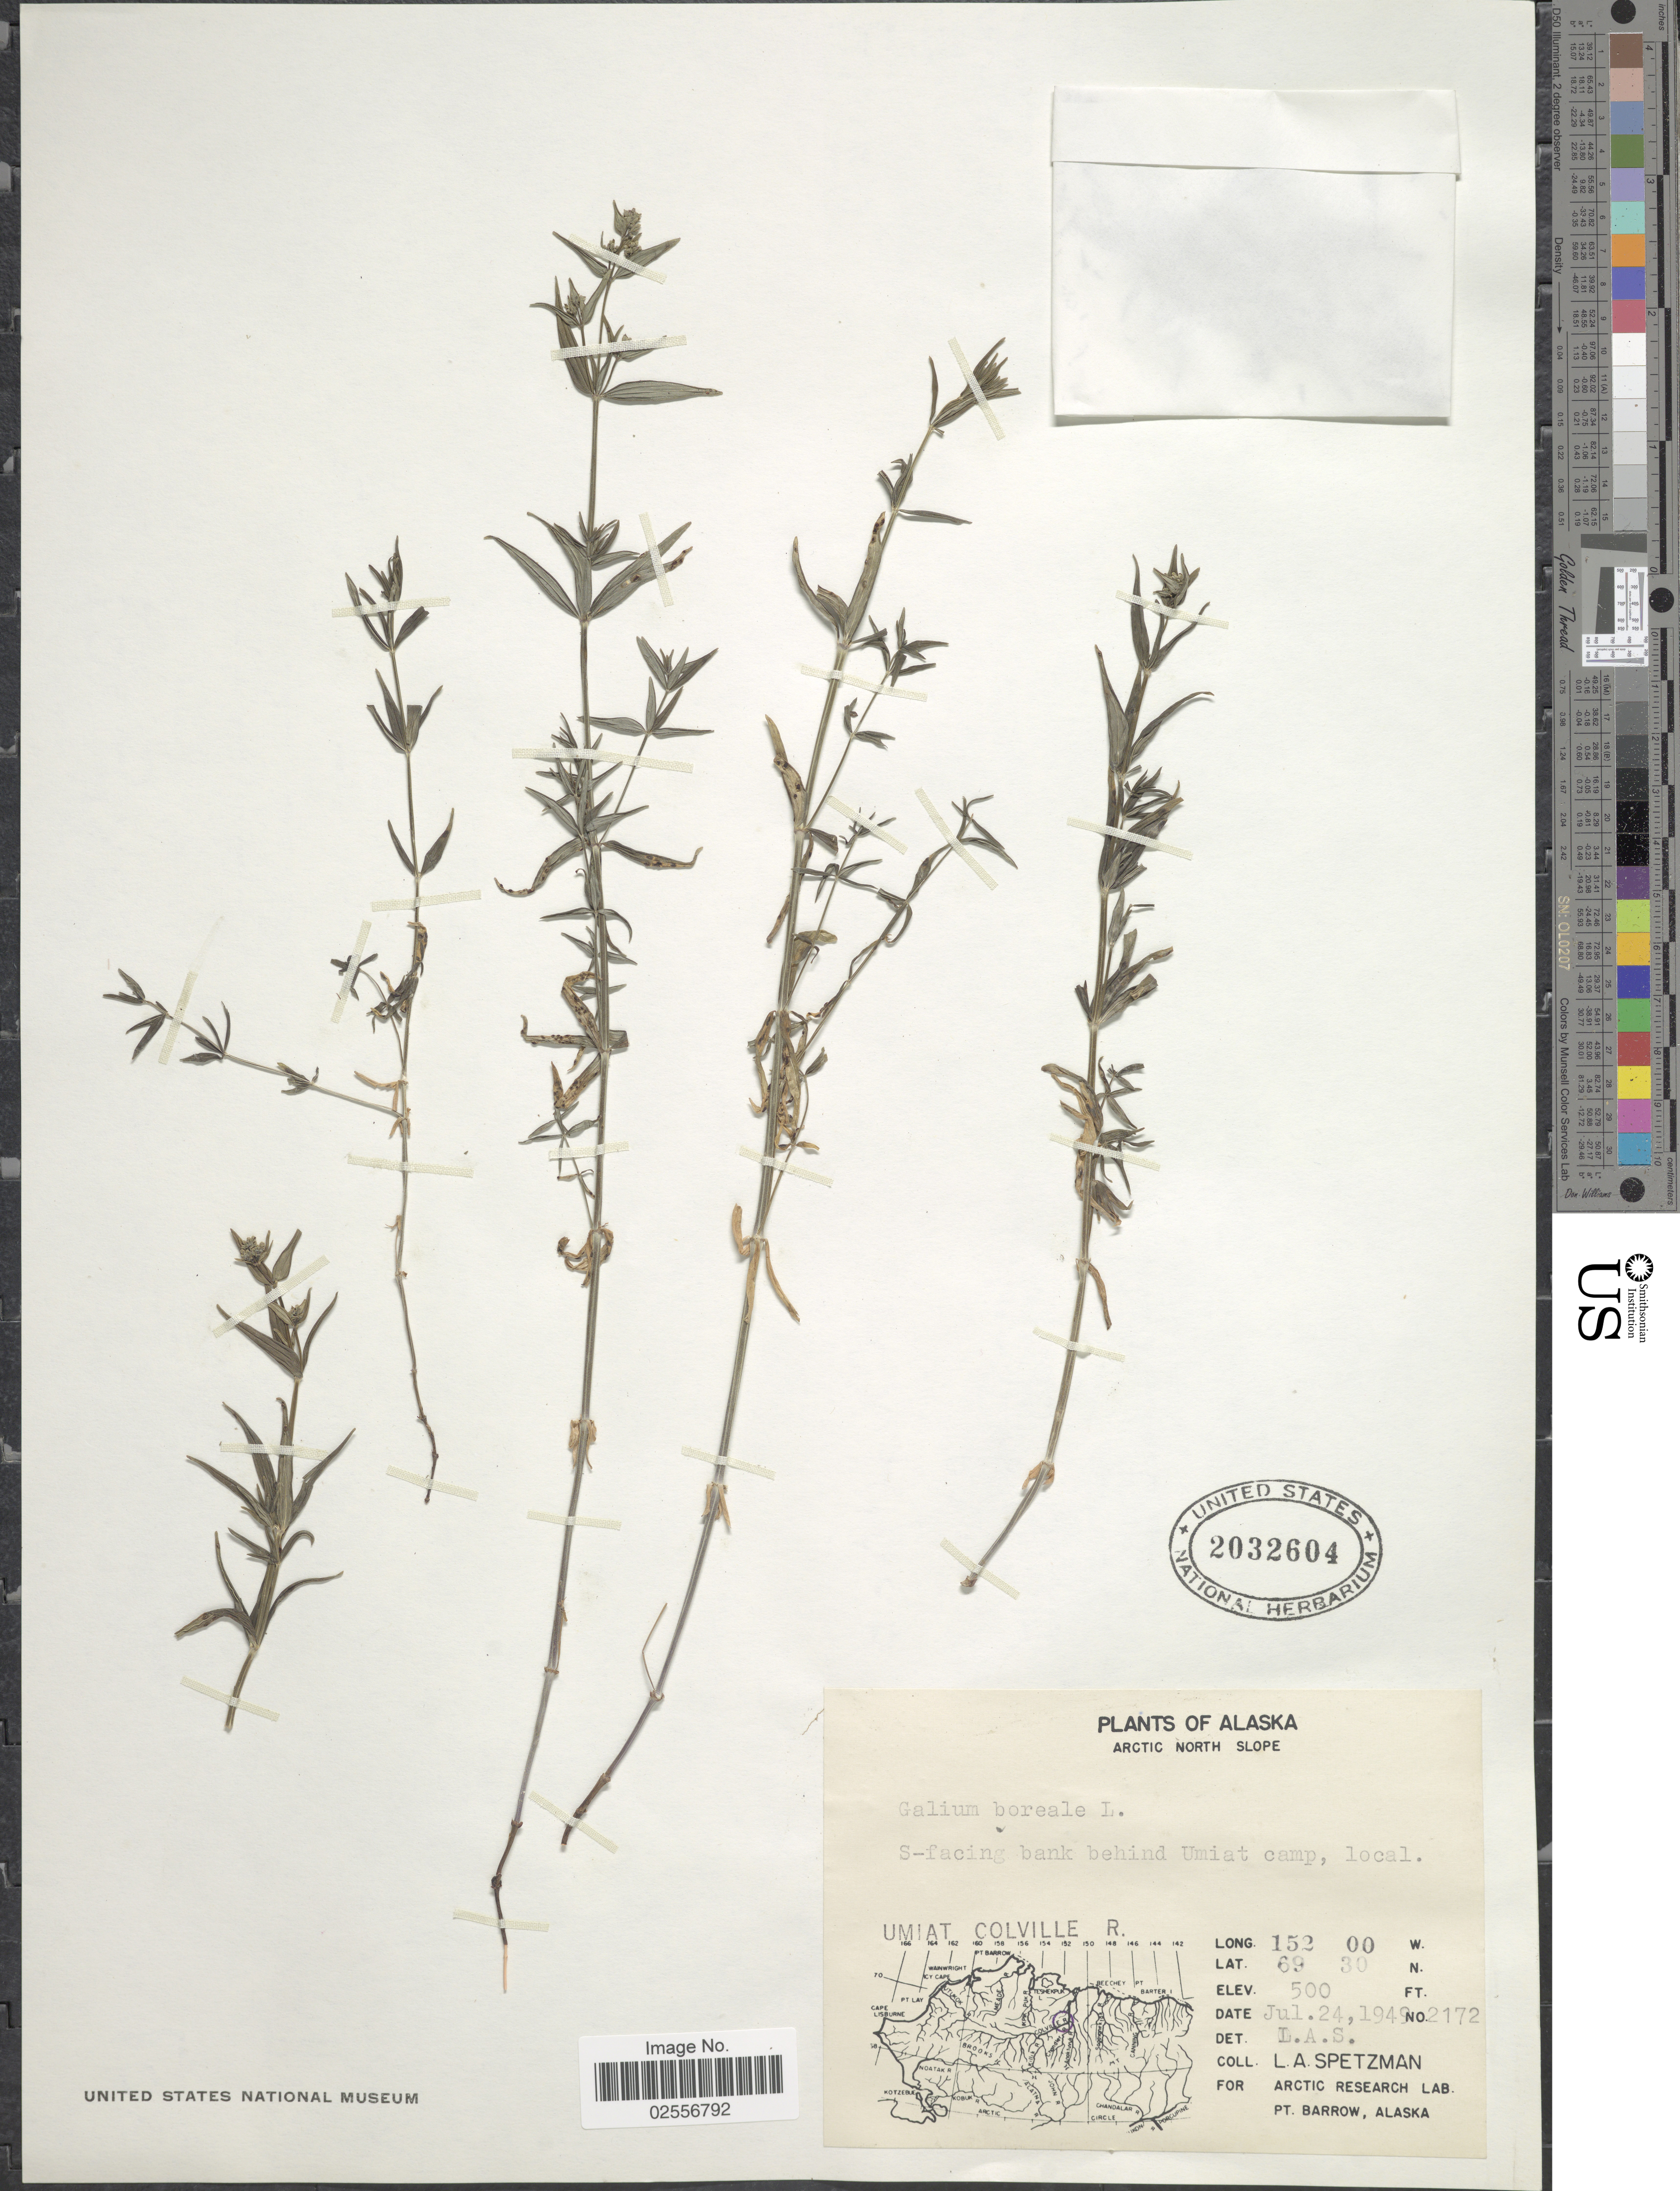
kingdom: Plantae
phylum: Tracheophyta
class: Magnoliopsida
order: Gentianales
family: Rubiaceae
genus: Galium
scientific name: Galium boreale L.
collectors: L. Spetzman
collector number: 2172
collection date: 1949-07-24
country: United States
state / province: Alaska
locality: Arctic North Slope. S-facing bank behind Umiat camp, local.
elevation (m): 152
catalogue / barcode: US 2032604